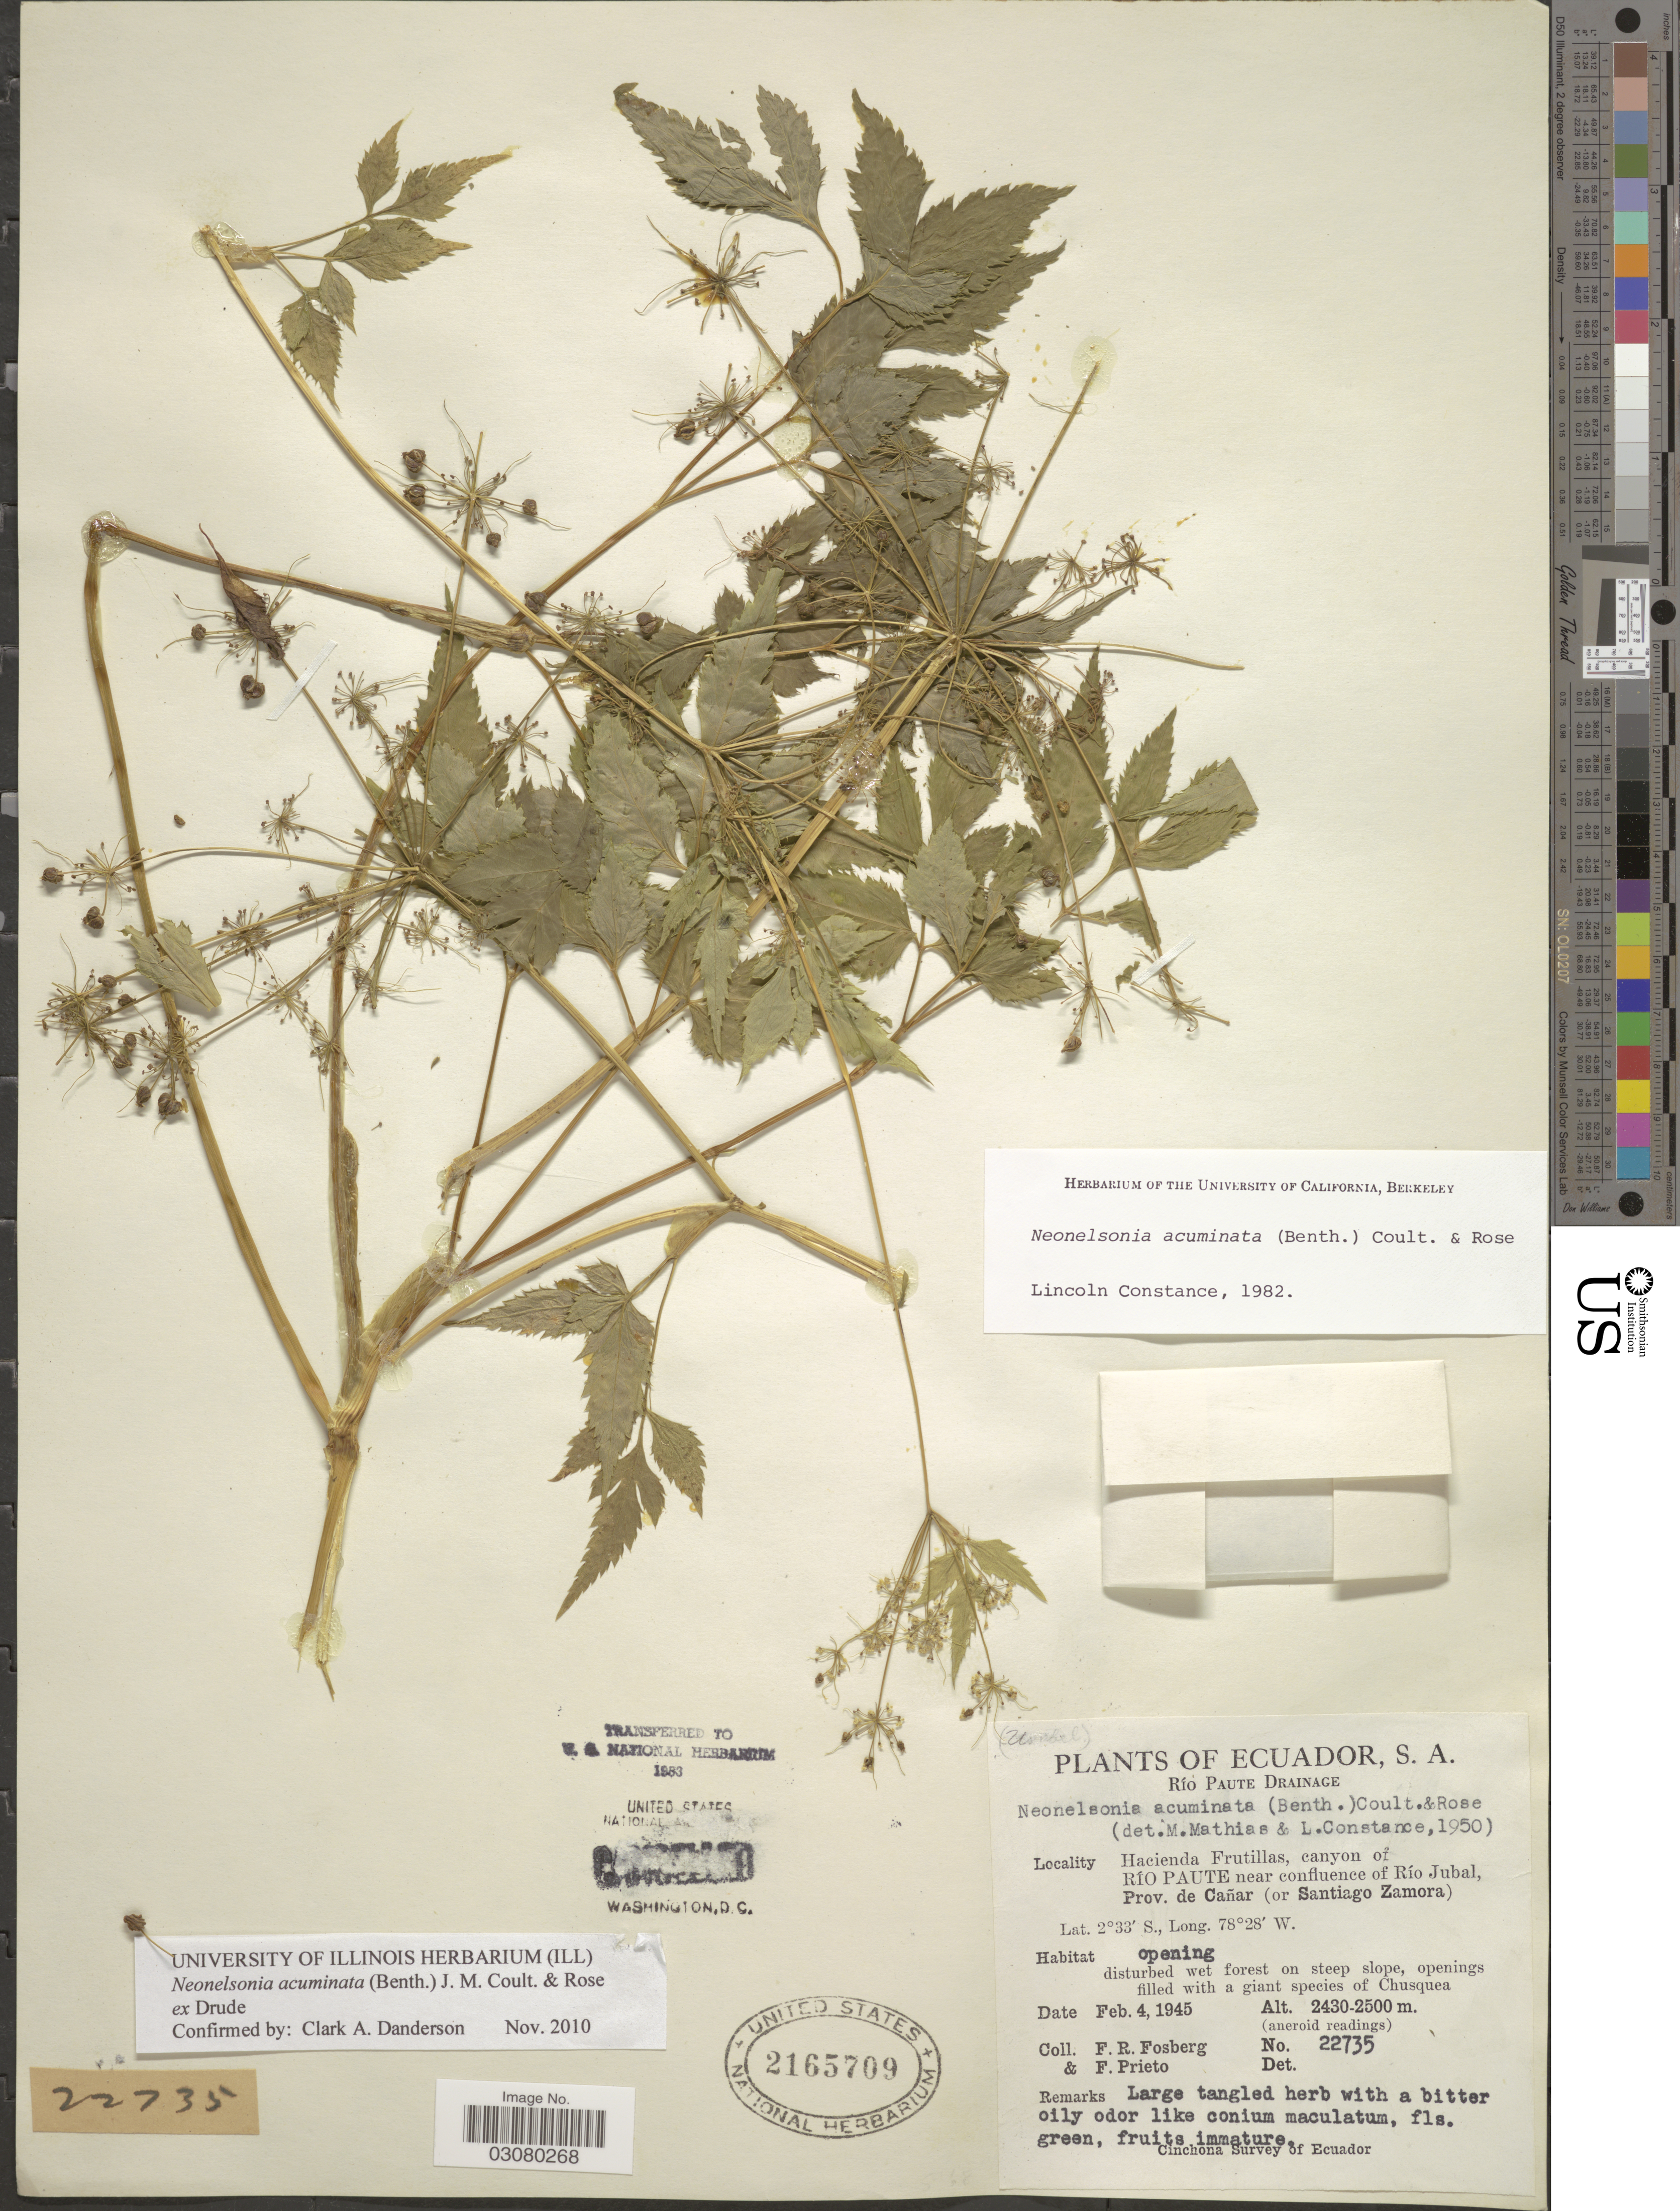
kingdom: Plantae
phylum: Tracheophyta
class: Magnoliopsida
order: Apiales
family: Apiaceae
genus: Neonelsonia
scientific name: Neonelsonia acuminata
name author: (Benth.) J.M. Coult. & Rose ex Drude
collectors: F. R. Fosberg & F. Prieto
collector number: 22735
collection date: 1945-02-04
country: Ecuador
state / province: Cañar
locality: Río Paute Drainage. Hacienda Frutillas, canyon of Río Paute near confluence of Río Jubal, Prov. de Cañar (or Santiago Zamora).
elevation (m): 2430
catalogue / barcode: US 2165709